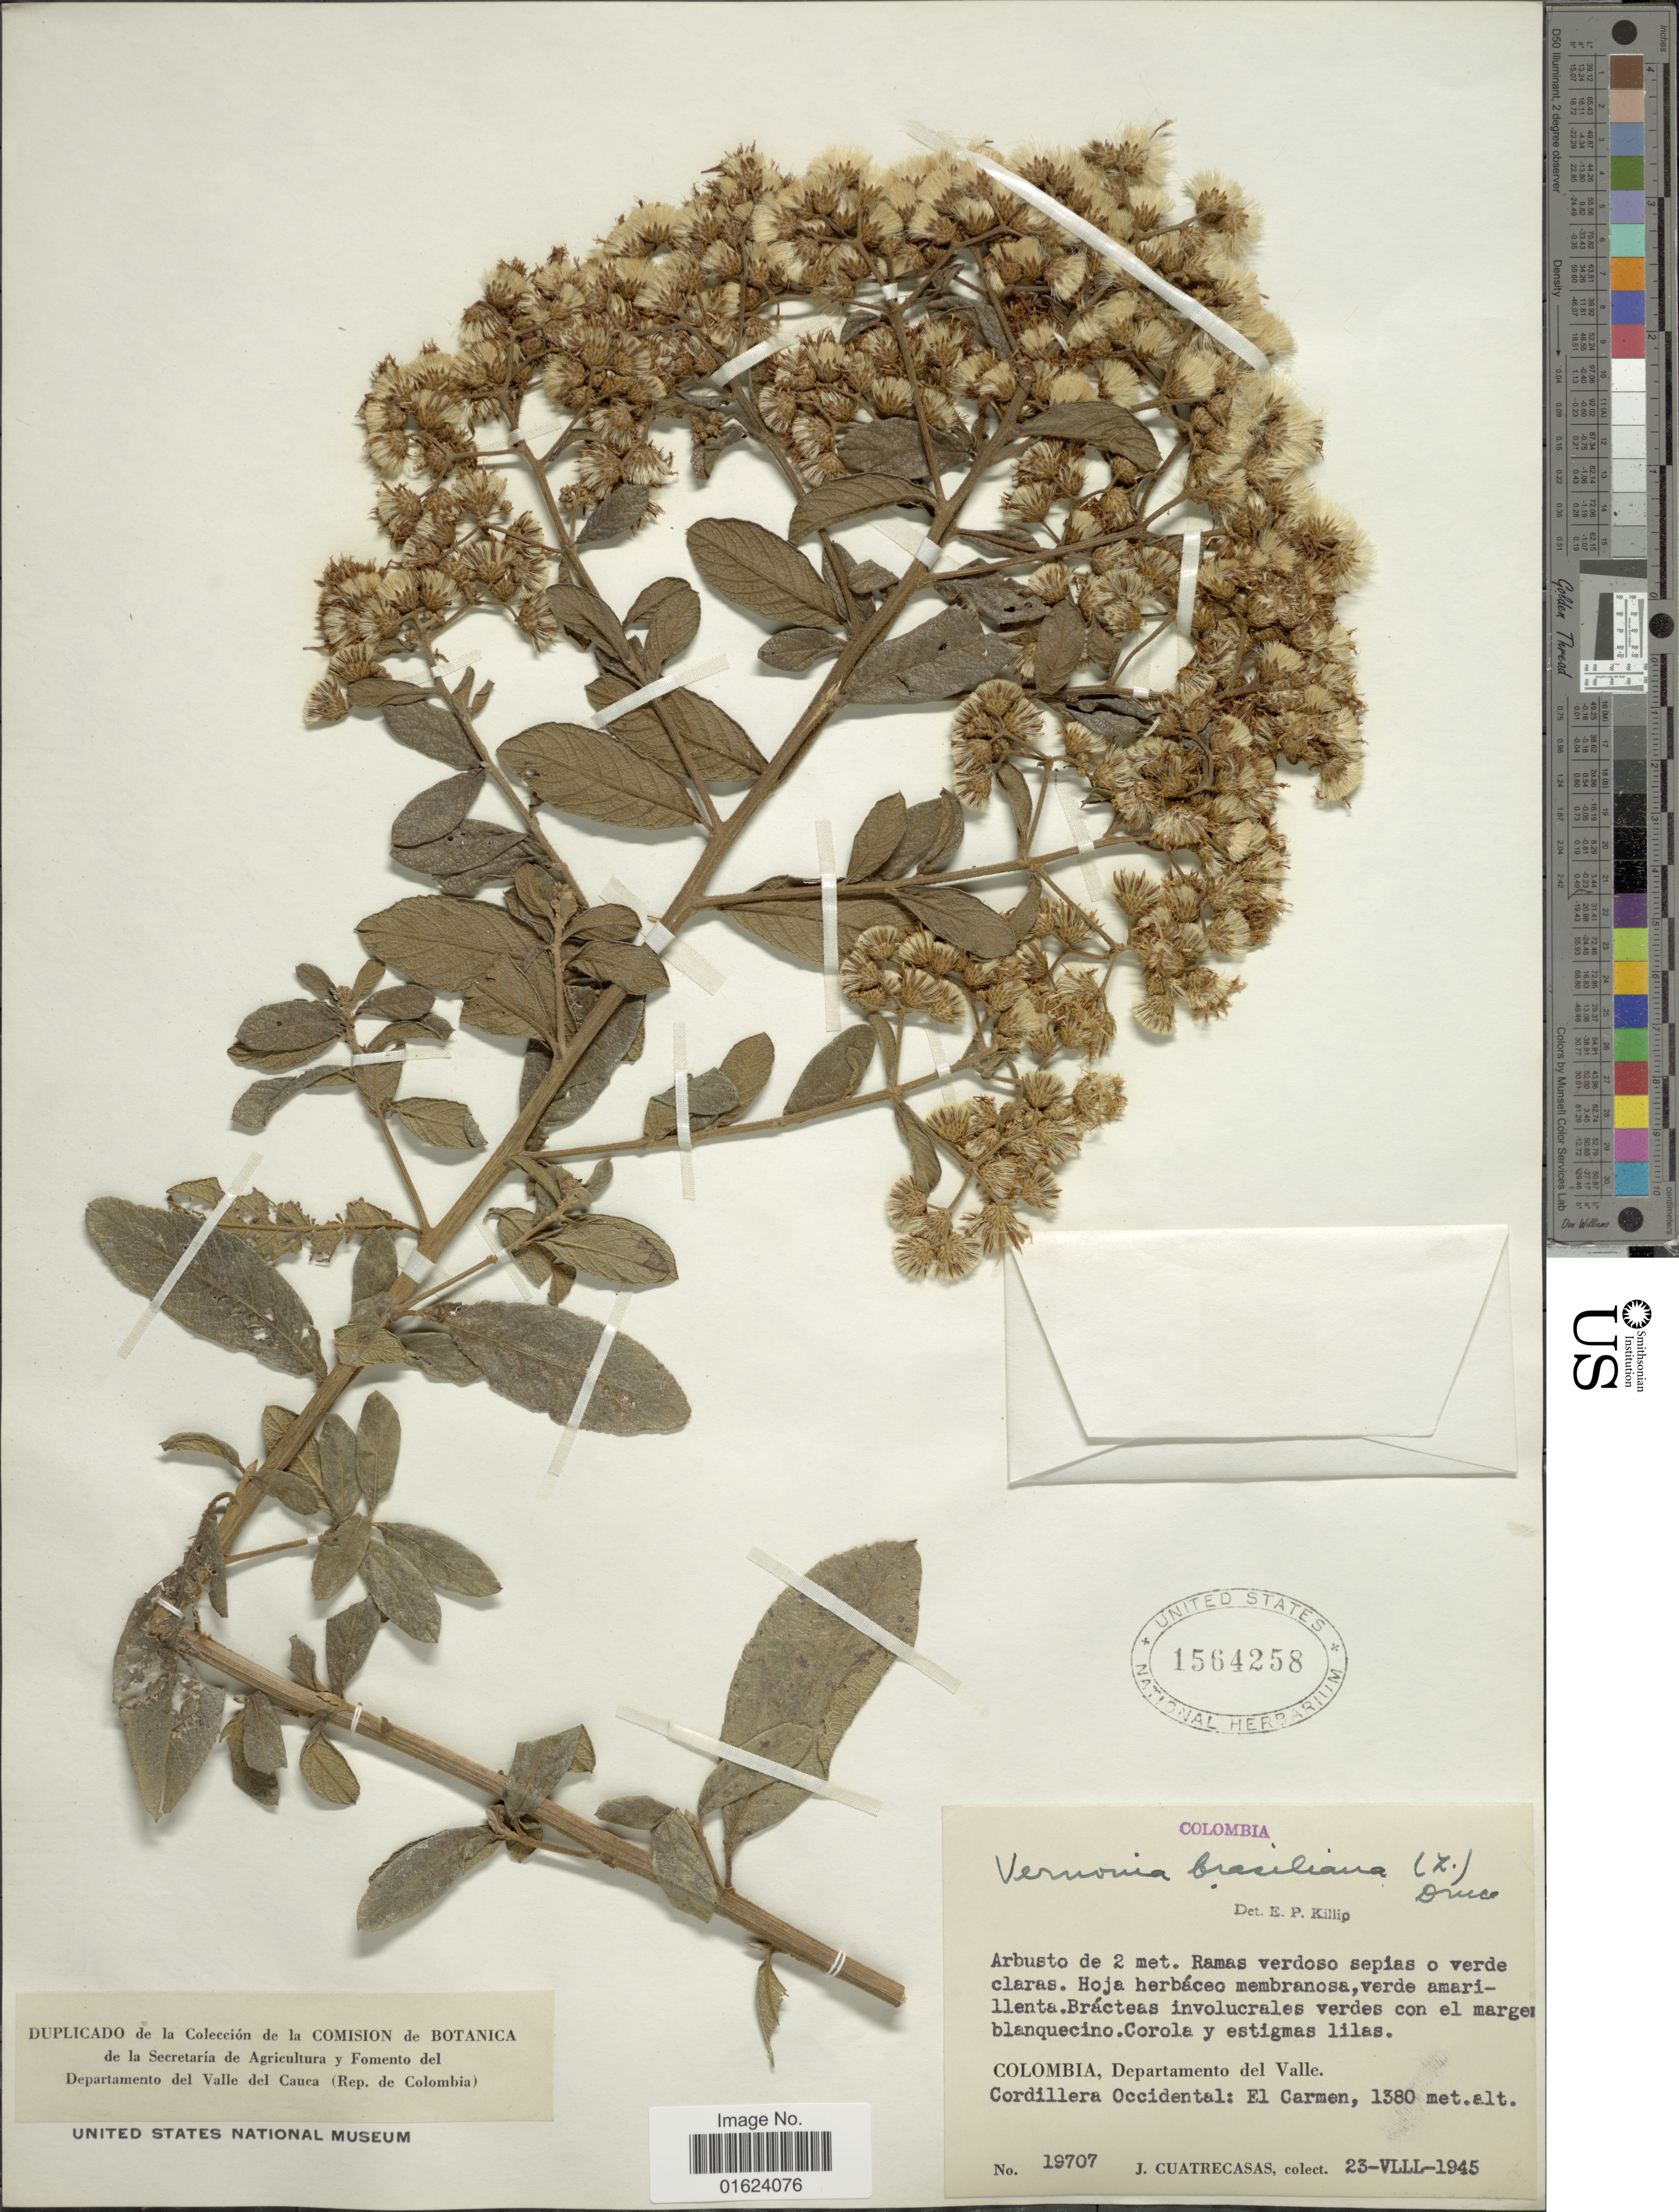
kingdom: Plantae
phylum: Tracheophyta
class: Magnoliopsida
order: Asterales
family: Asteraceae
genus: Vernonia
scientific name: Vernonia brasiliana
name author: (L.) Druce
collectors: J. Cuatrecasas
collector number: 19707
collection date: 1945-08-23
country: Colombia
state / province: Valle del Cauca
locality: Colombia, Departamento del Valle. Cordillera Occidental: El Carmen.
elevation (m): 1380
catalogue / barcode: US 1564258